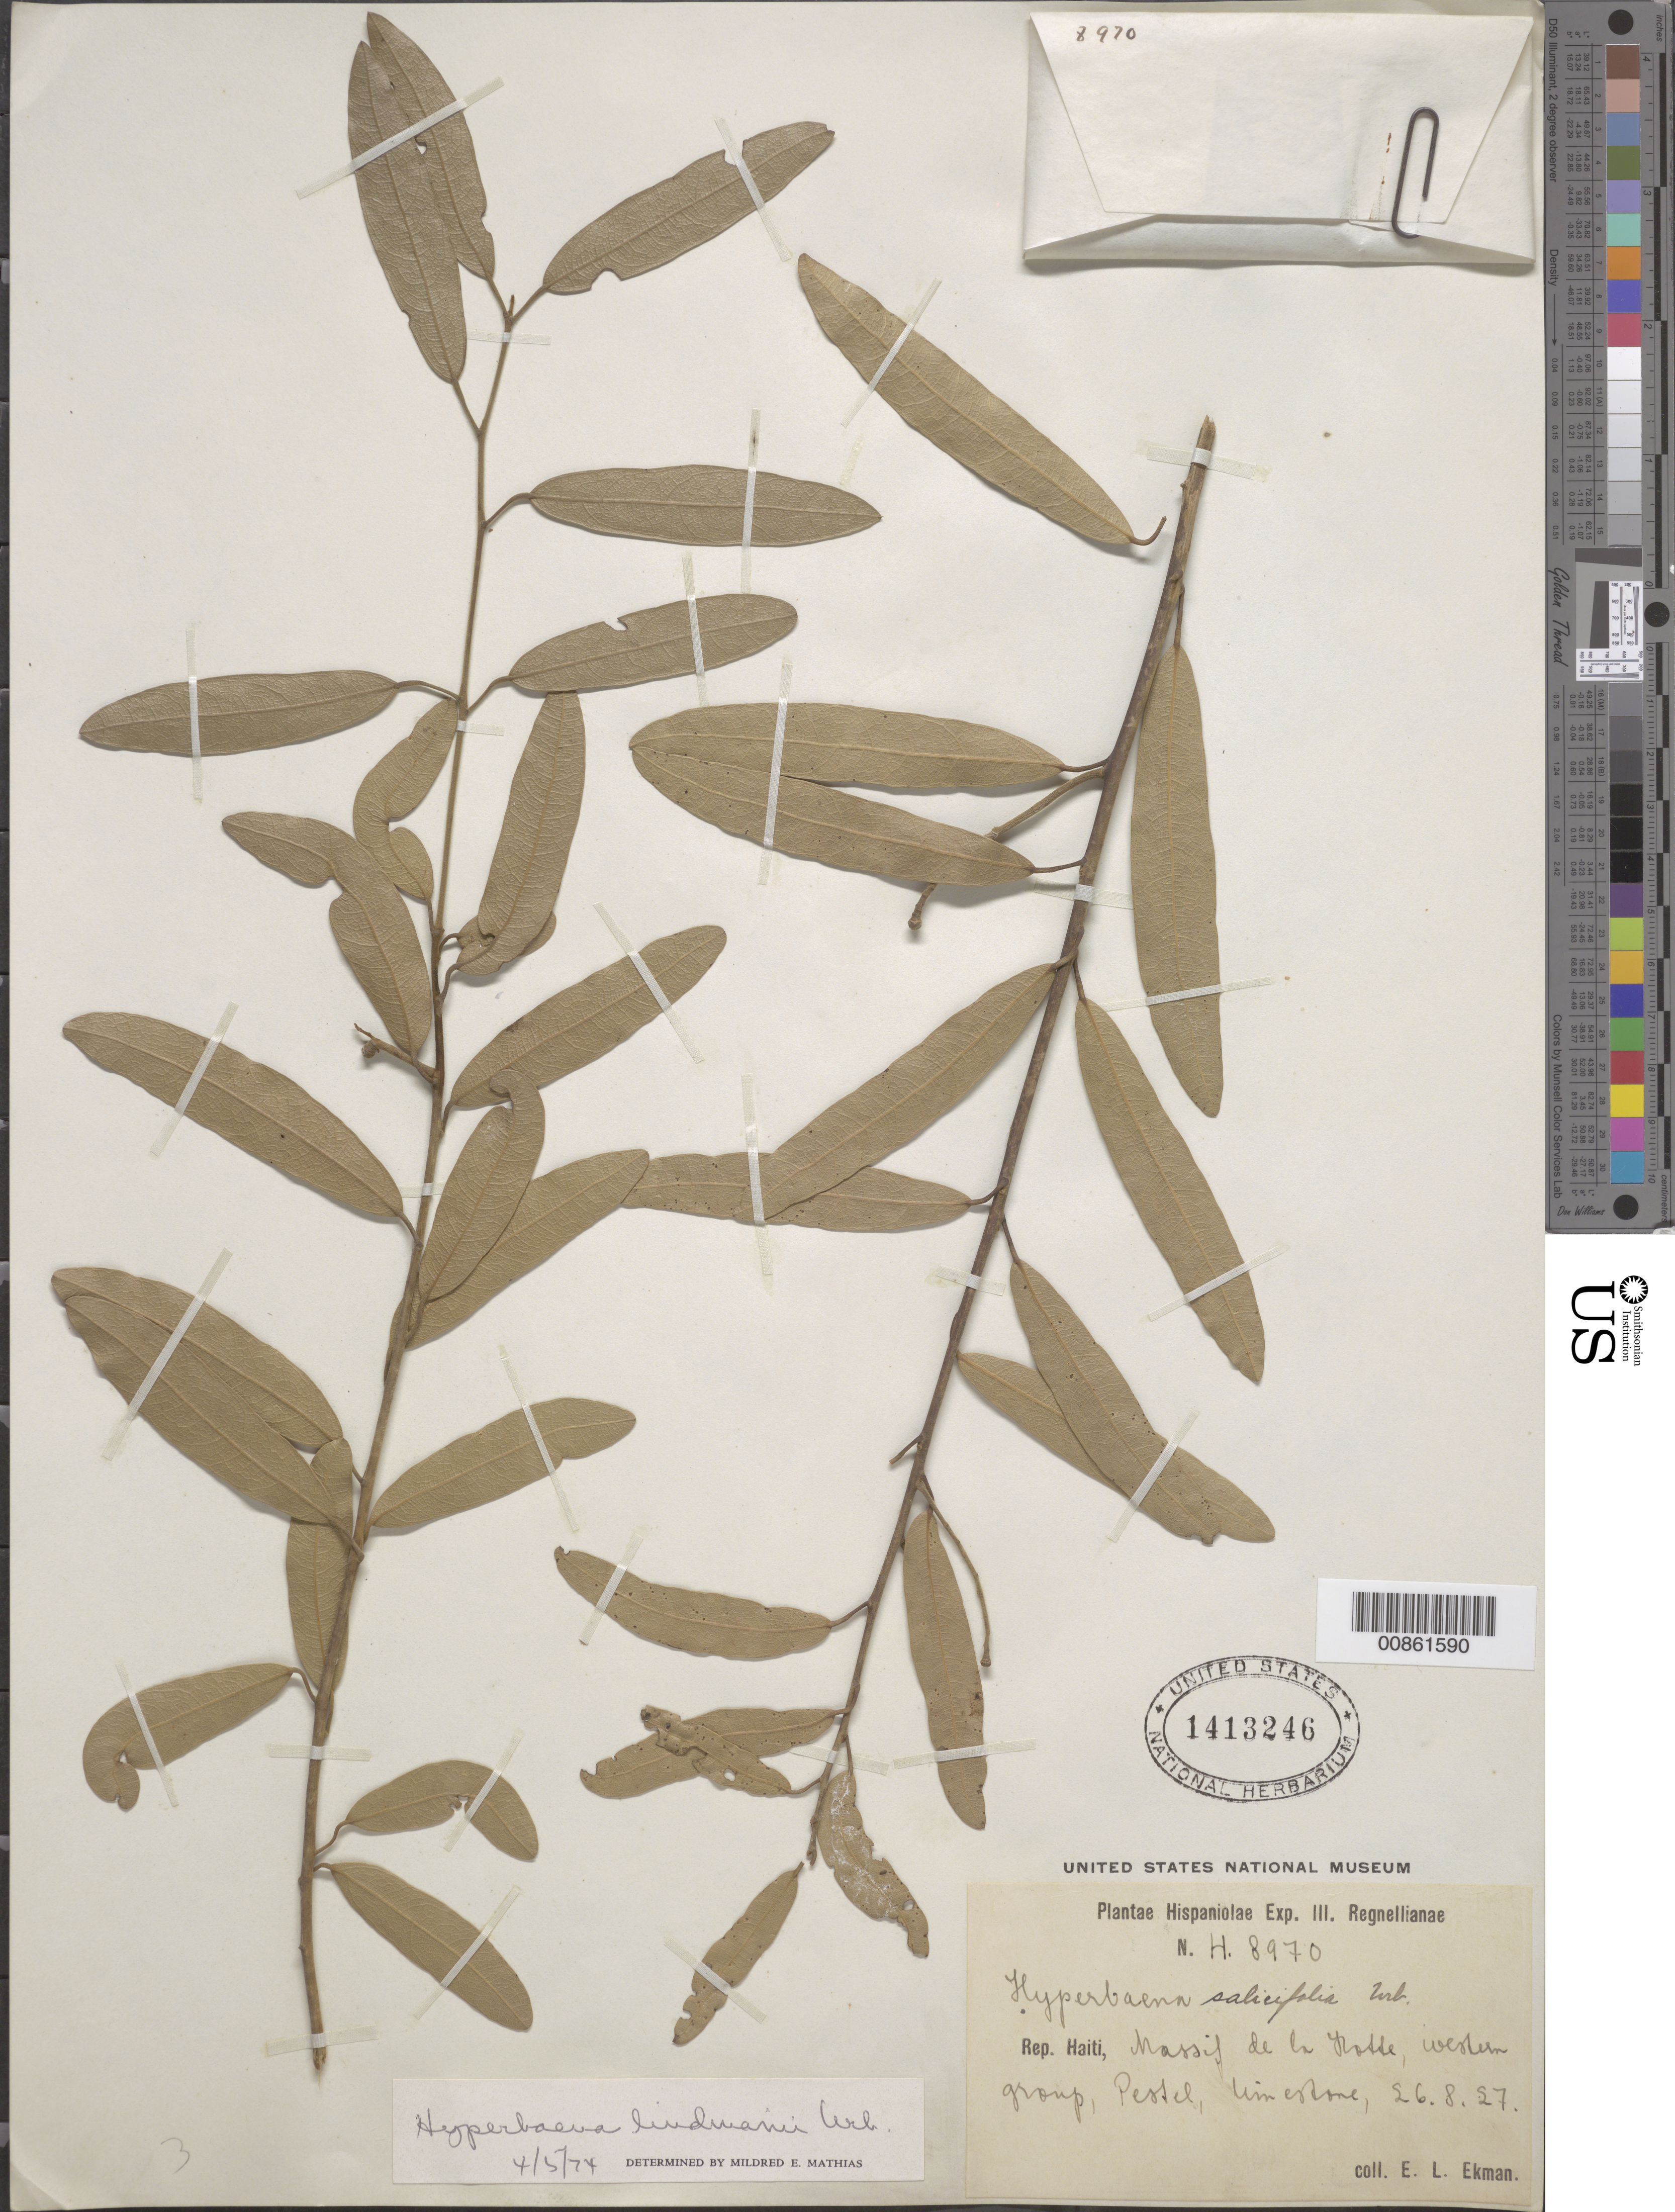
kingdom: Plantae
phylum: Tracheophyta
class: Magnoliopsida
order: Ranunculales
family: Menispermaceae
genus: Hyperbaena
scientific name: Hyperbaena lindmanii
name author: Urb.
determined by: Mathias, M. E.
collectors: E. L. Ekman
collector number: H 8970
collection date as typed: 26 Aug 1927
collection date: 1927-08-26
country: Haiti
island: Hispaniola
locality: Massif de la Hotte, western group, Pestel.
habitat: Limestone.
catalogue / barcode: US 1413246